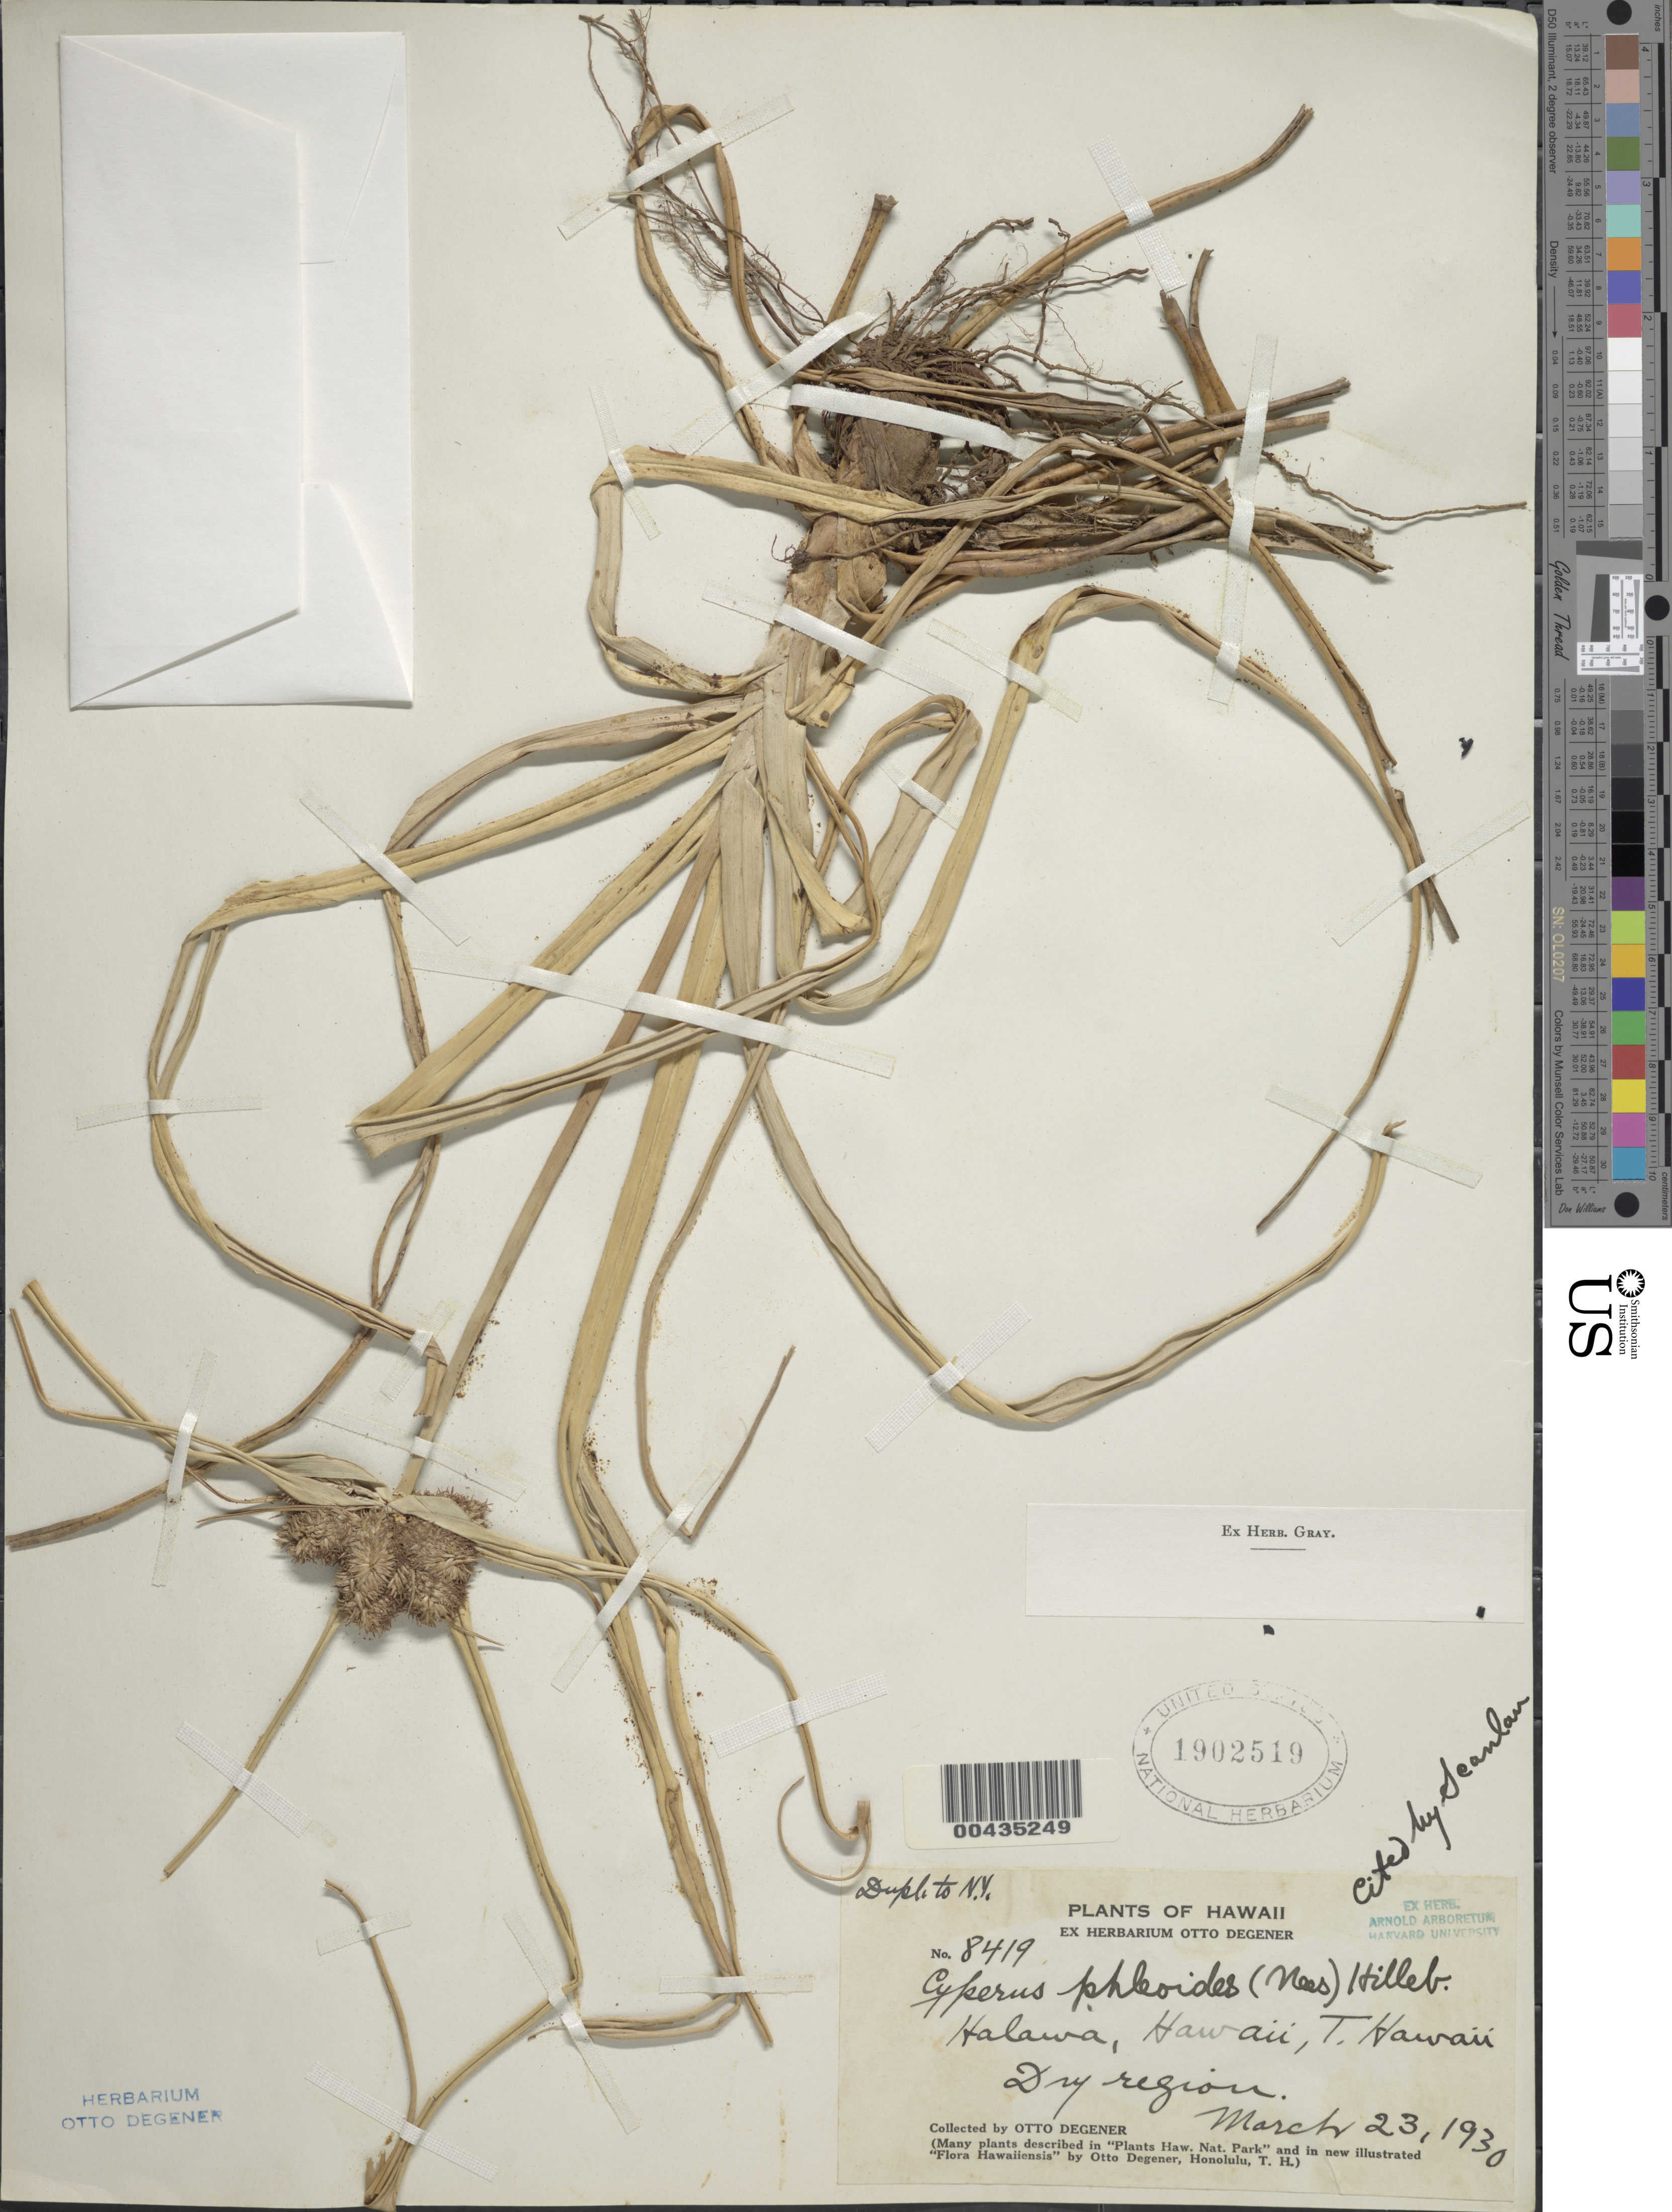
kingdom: Plantae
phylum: Tracheophyta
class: Liliopsida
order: Poales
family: Cyperaceae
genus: Cyperus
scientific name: Cyperus phleoides var. phleoides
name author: (Nees ex Kunth) Hillebr.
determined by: Strong, Mark T., (BOT), Smithsonian Institution - National Museum of Natural History (UNITED STATES)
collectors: O. Degener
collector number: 8419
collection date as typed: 23 Mar 1930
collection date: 1930-03-23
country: United States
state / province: Hawaii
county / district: Hawaii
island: Hawaii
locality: Halawa, Hawaii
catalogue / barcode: US 1902519